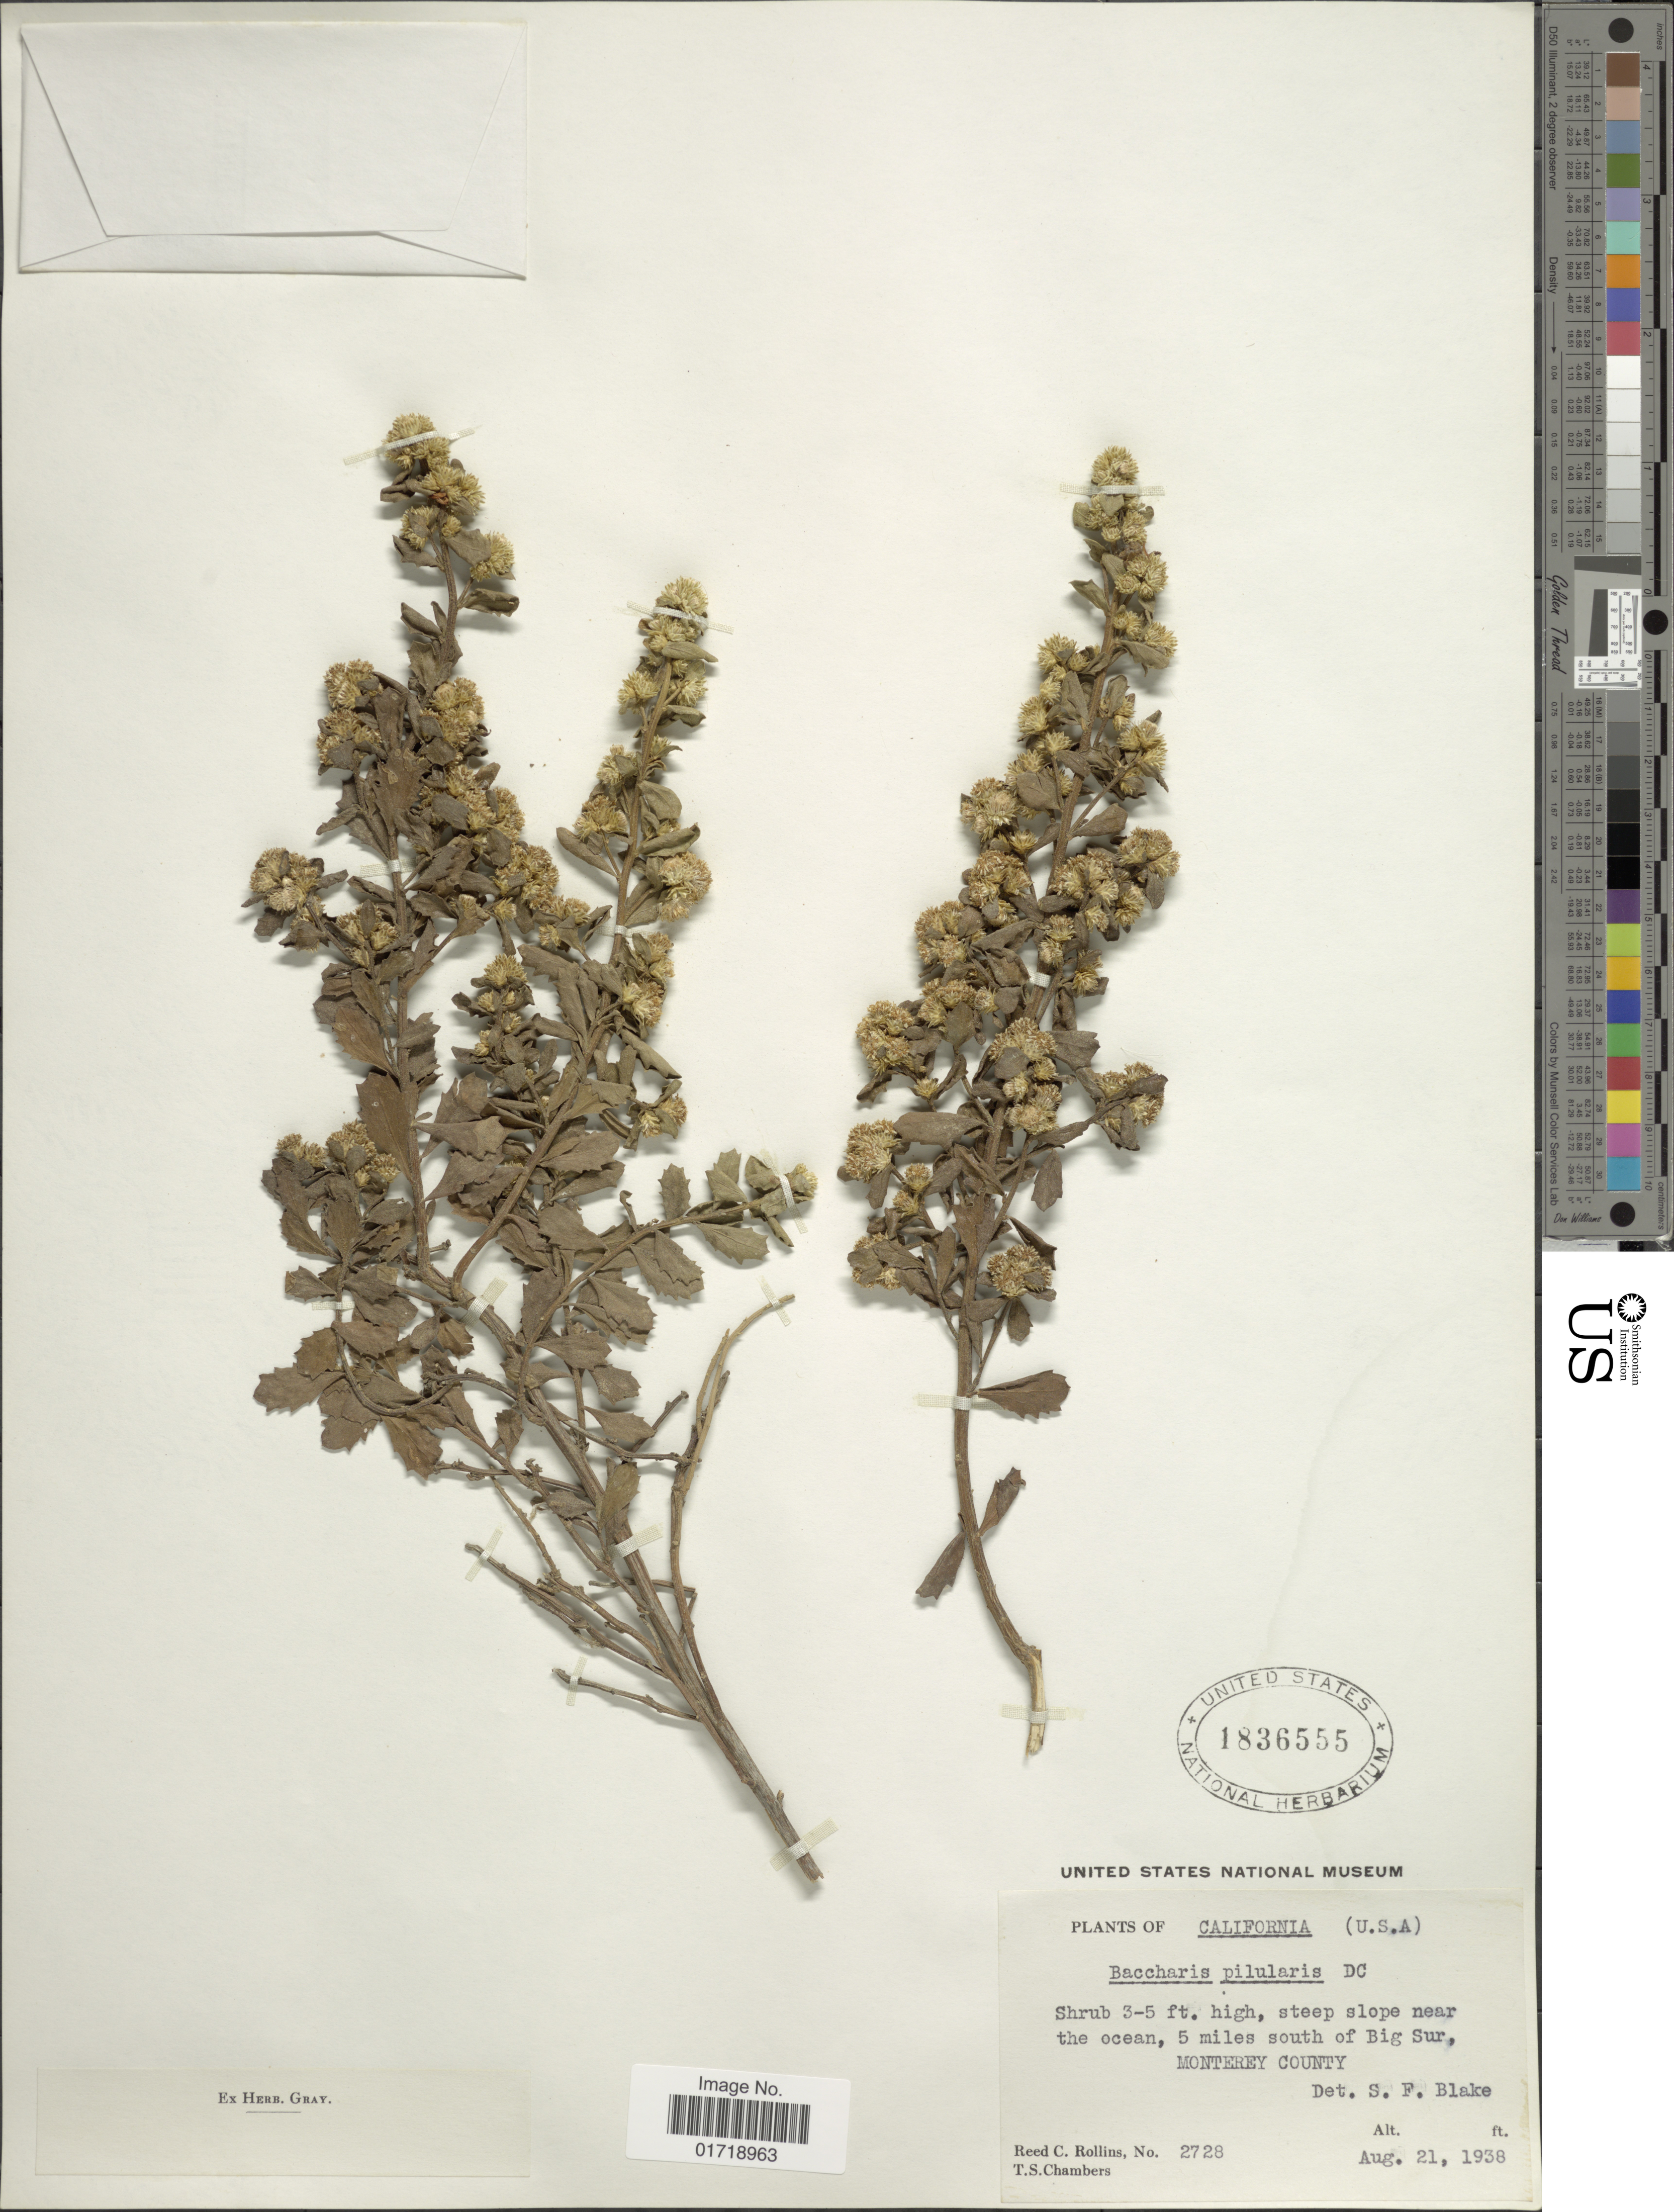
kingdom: Plantae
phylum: Tracheophyta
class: Magnoliopsida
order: Asterales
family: Asteraceae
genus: Baccharis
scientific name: Baccharis pilularis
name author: DC.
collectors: R. C. Rollins & T. Chambers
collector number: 2728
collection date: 1938-08-21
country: United States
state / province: California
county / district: Monterey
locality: Steep slope near the ocean, 5 miles south of Big Sur, Monterey County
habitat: steep slope near the ocean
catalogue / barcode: US 1836555